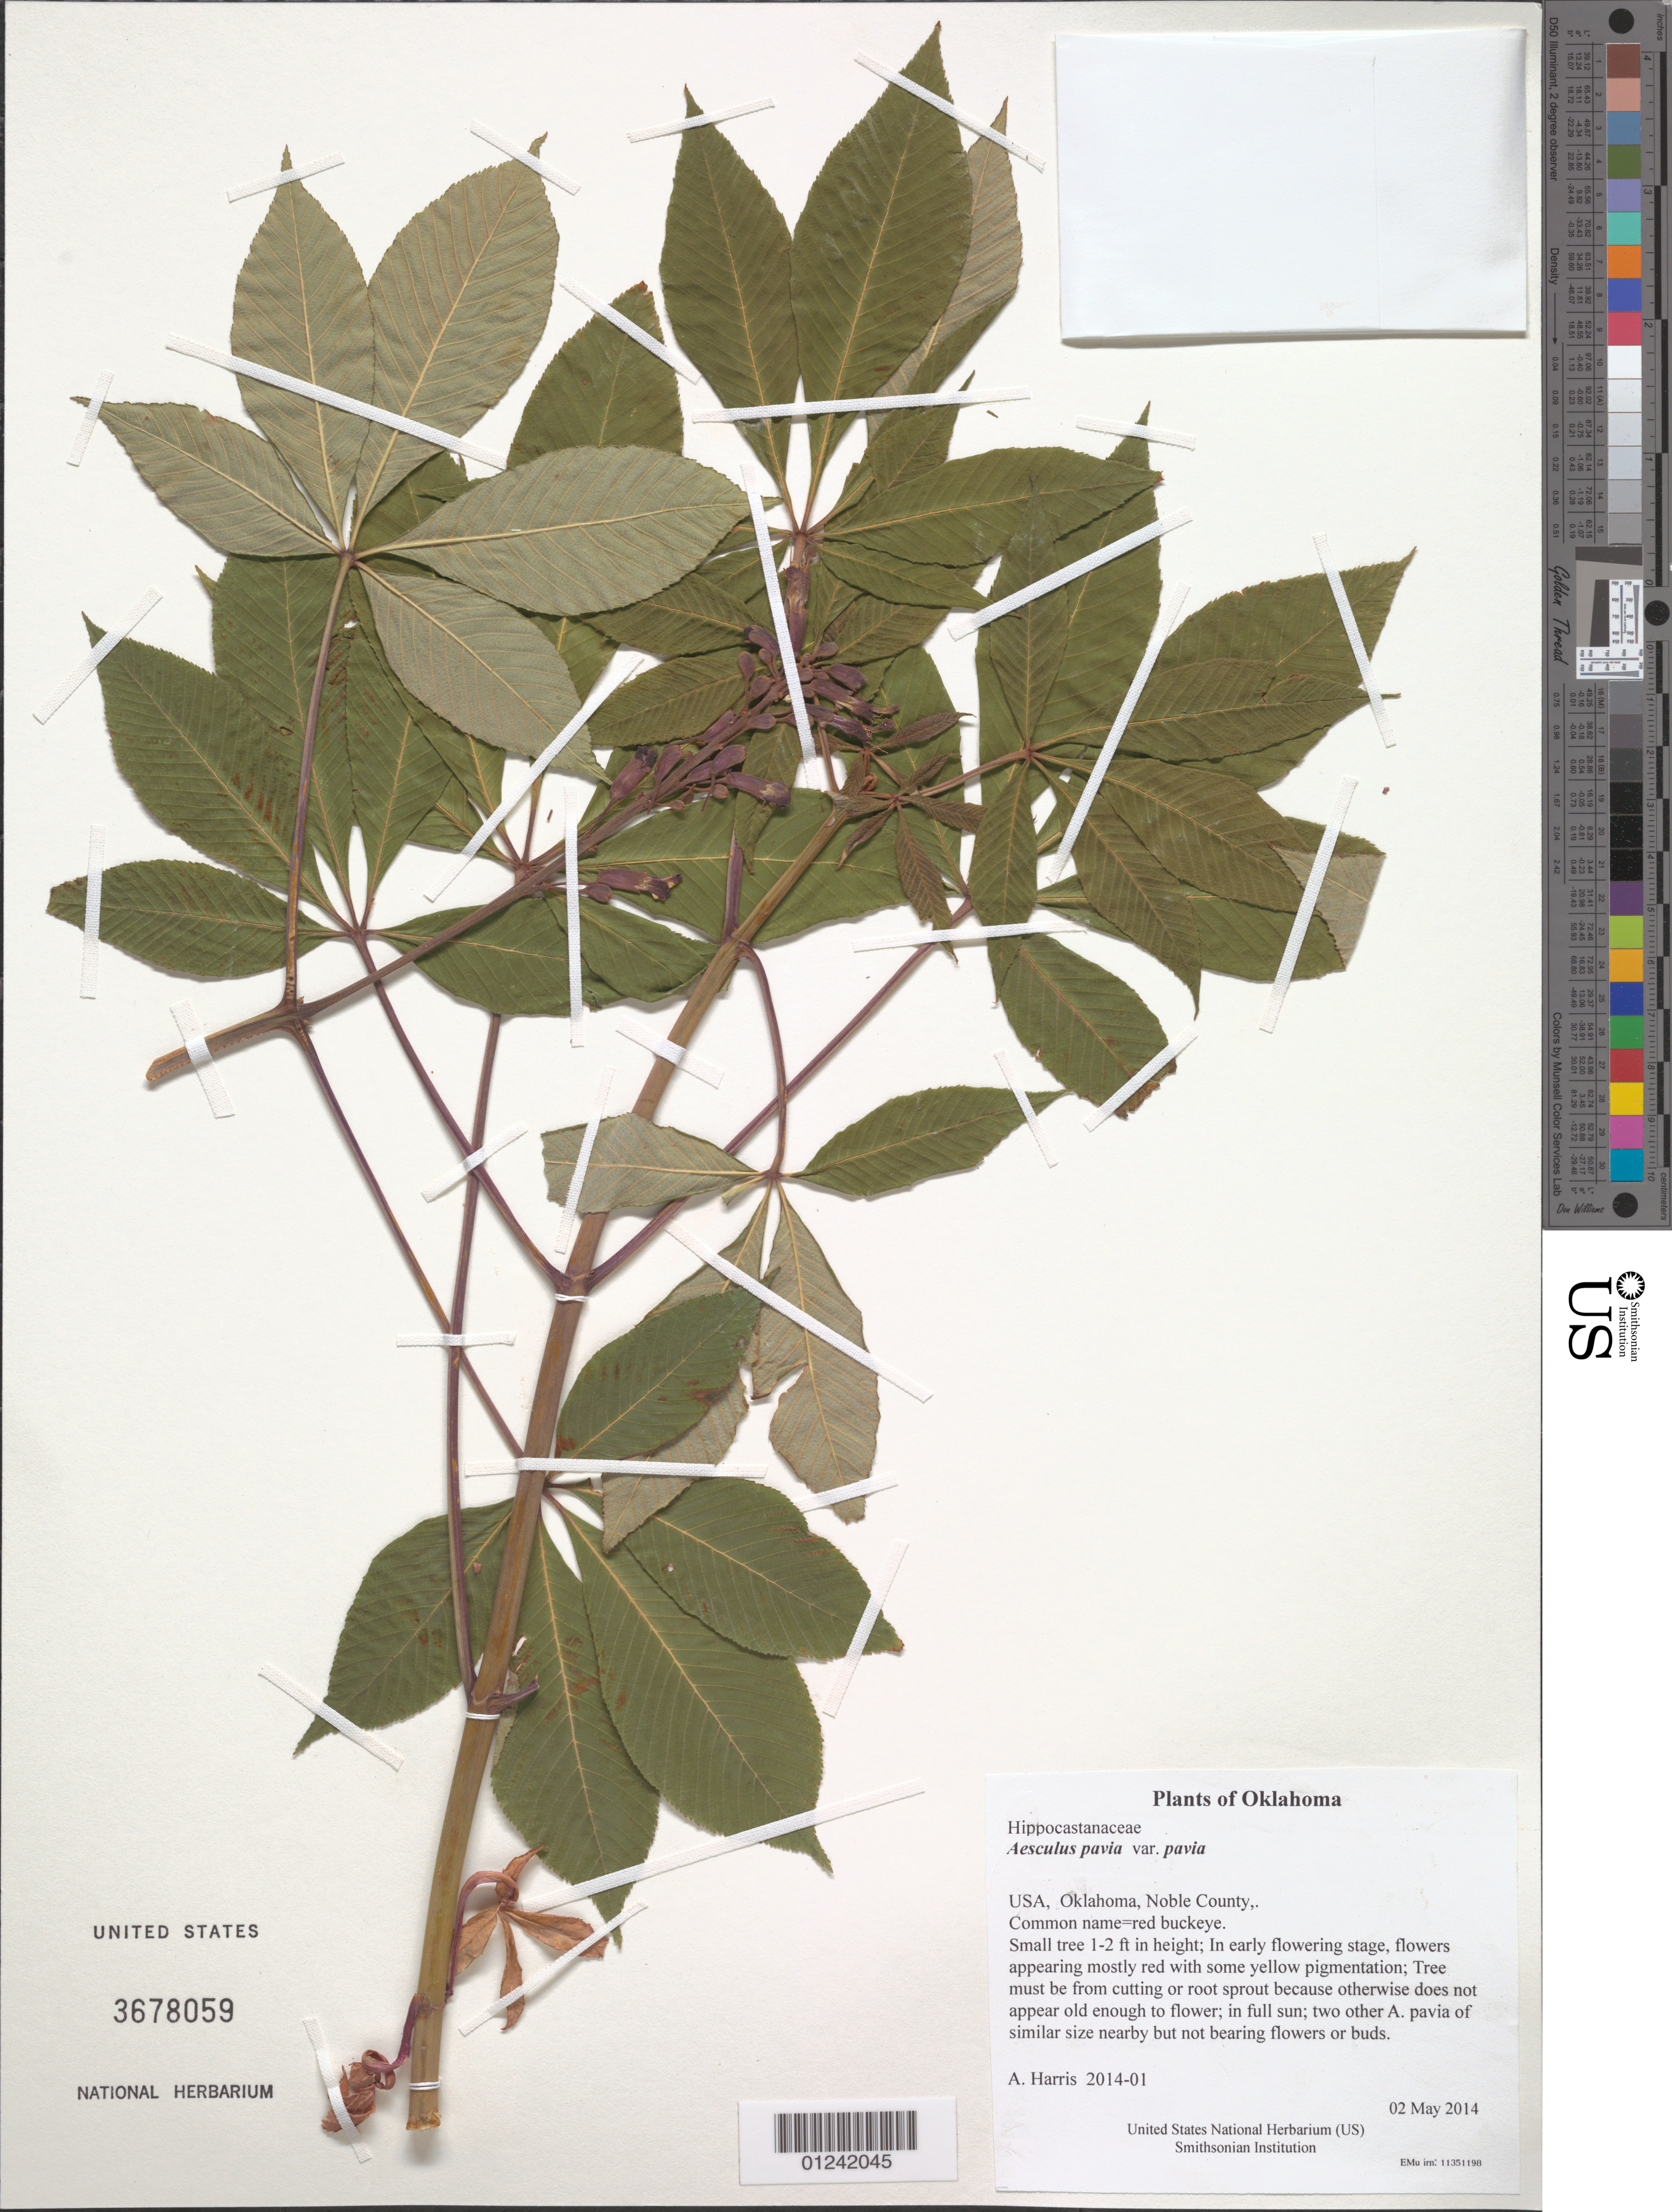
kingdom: Plantae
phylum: Tracheophyta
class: Magnoliopsida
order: Sapindales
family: Sapindaceae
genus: Aesculus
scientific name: Aesculus pavia var. pavia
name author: L.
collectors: A. J. Harris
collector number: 2014-01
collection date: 2014-05-02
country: United States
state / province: Oklahoma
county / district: Noble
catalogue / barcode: US 3678059